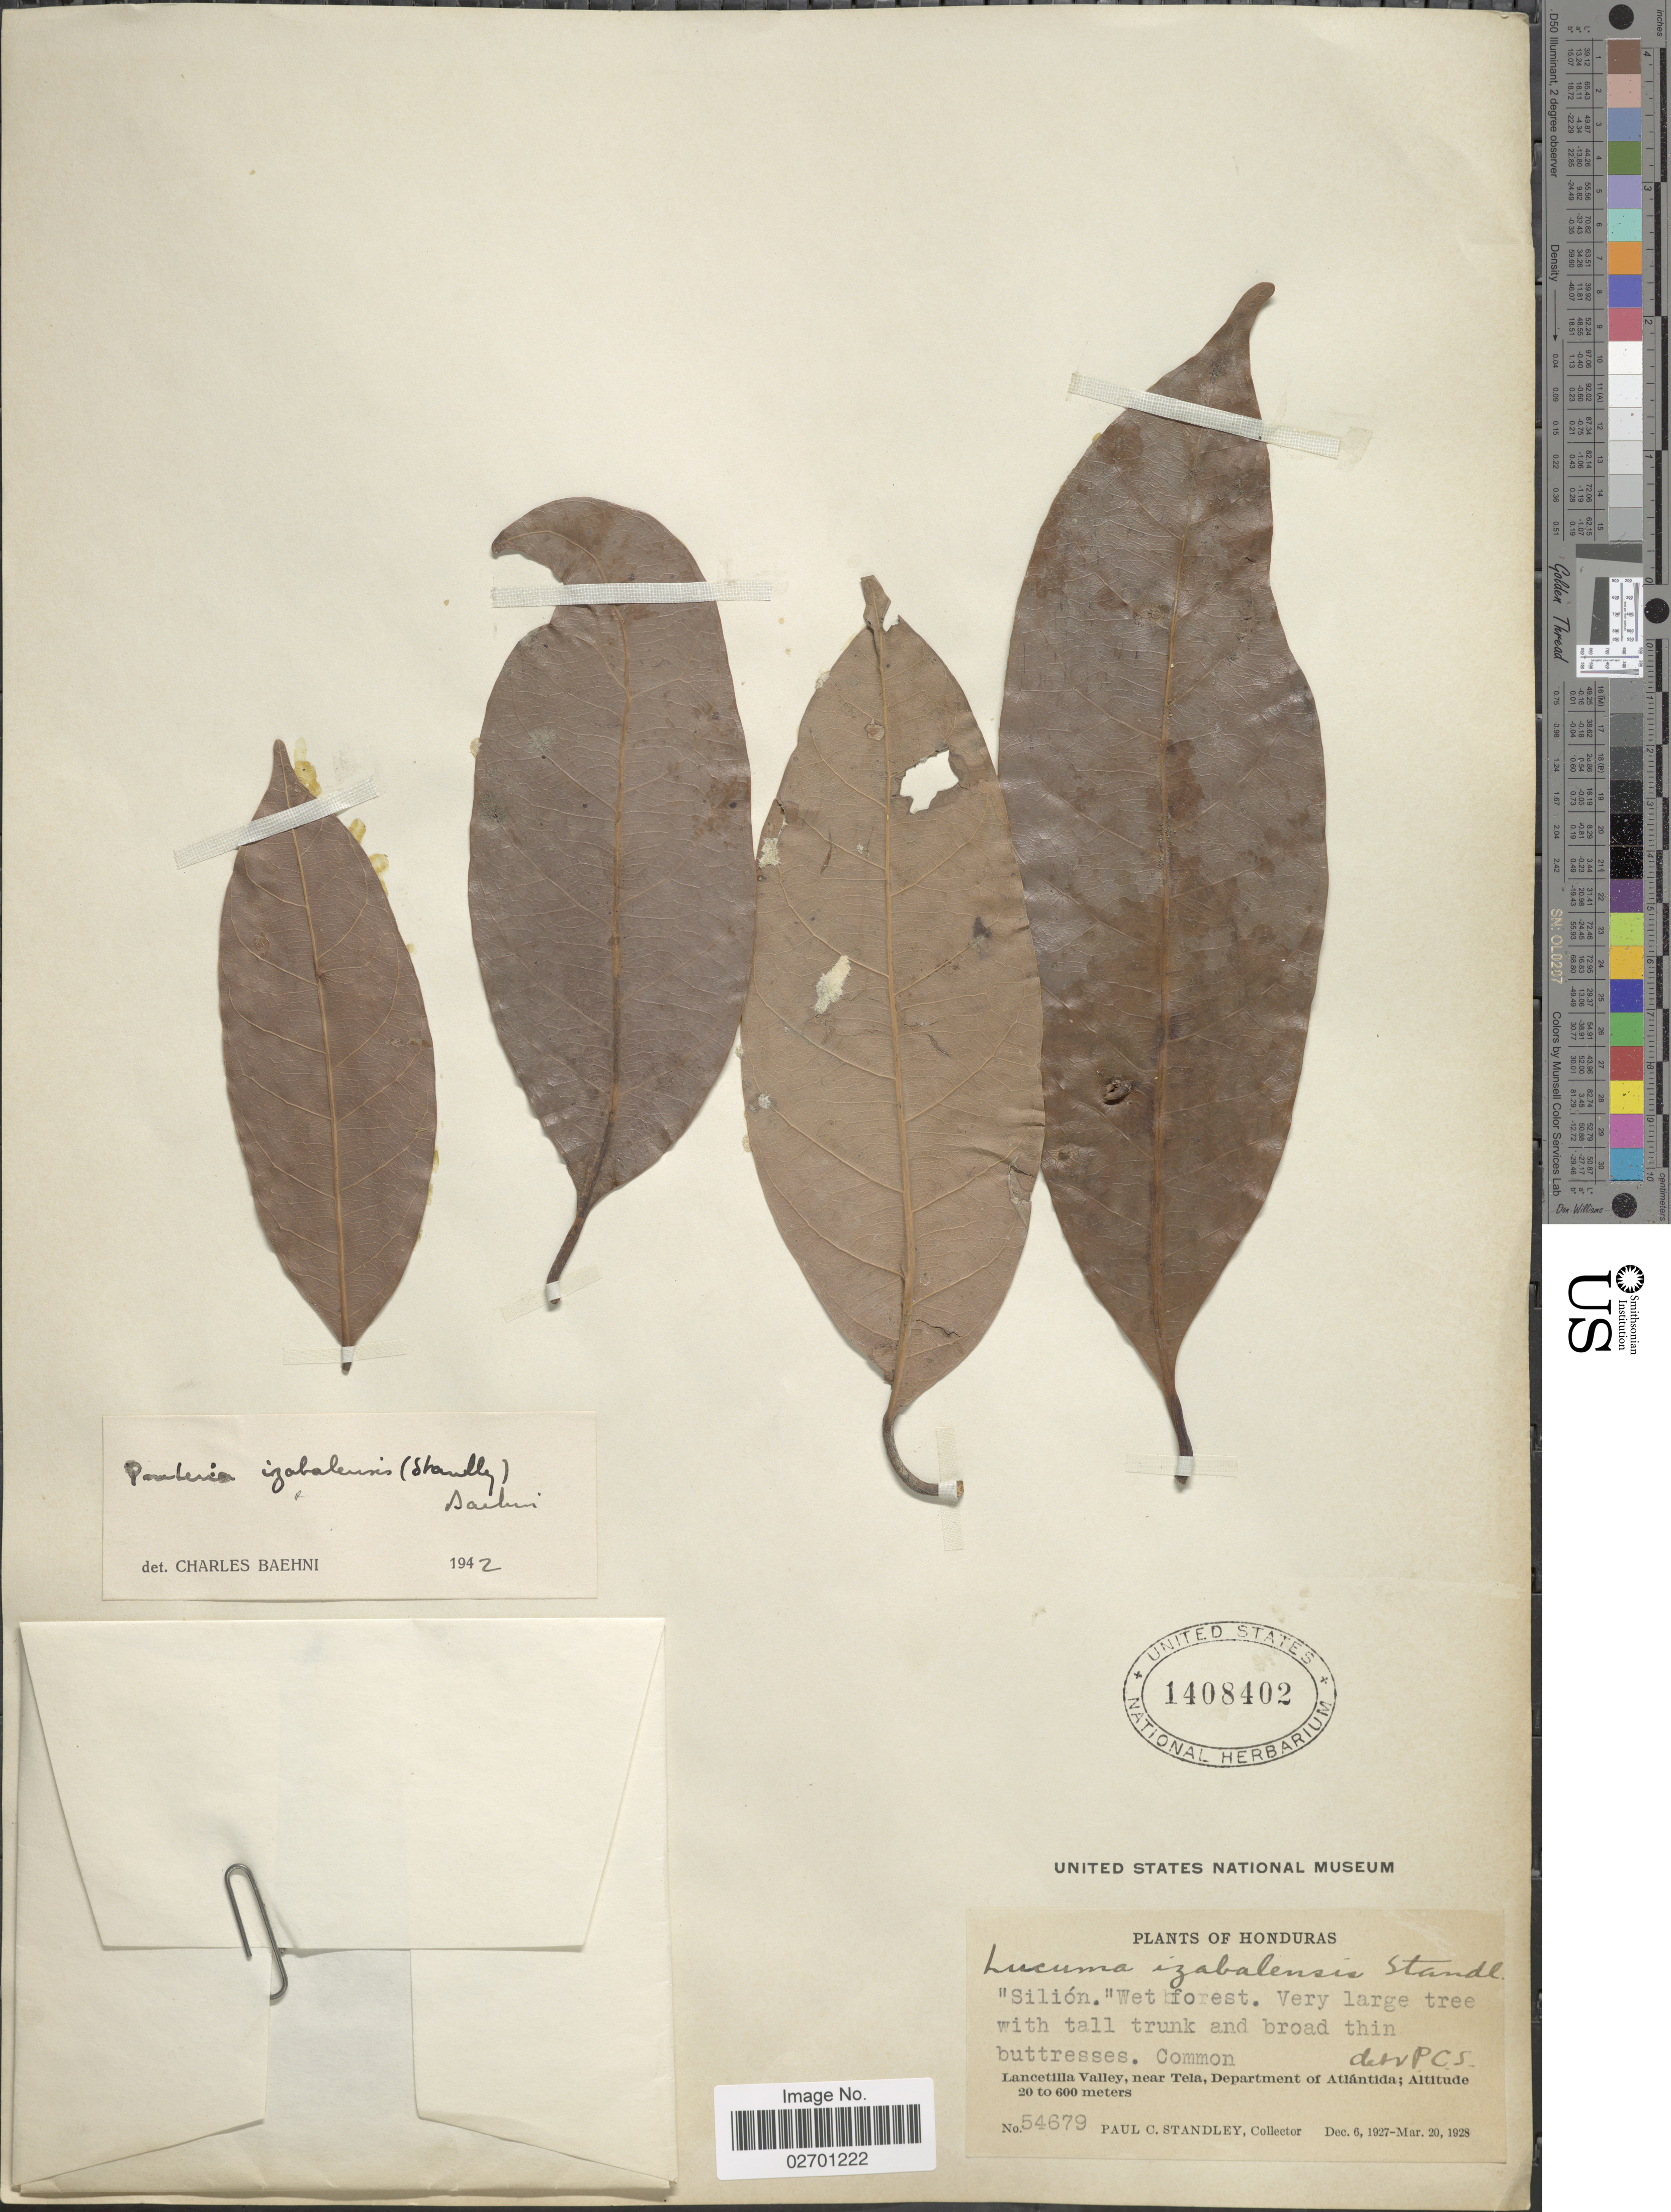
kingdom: Plantae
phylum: Tracheophyta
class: Magnoliopsida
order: Ericales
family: Sapotaceae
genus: Pouteria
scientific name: Pouteria izabalensis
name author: (Standl.) Baehni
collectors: P. C. Standley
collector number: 54679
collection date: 1927-12-06/1928-03-20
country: Honduras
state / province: Atlántida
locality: Lancetilla Valley, near Tela.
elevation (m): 20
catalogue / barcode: US 1408402